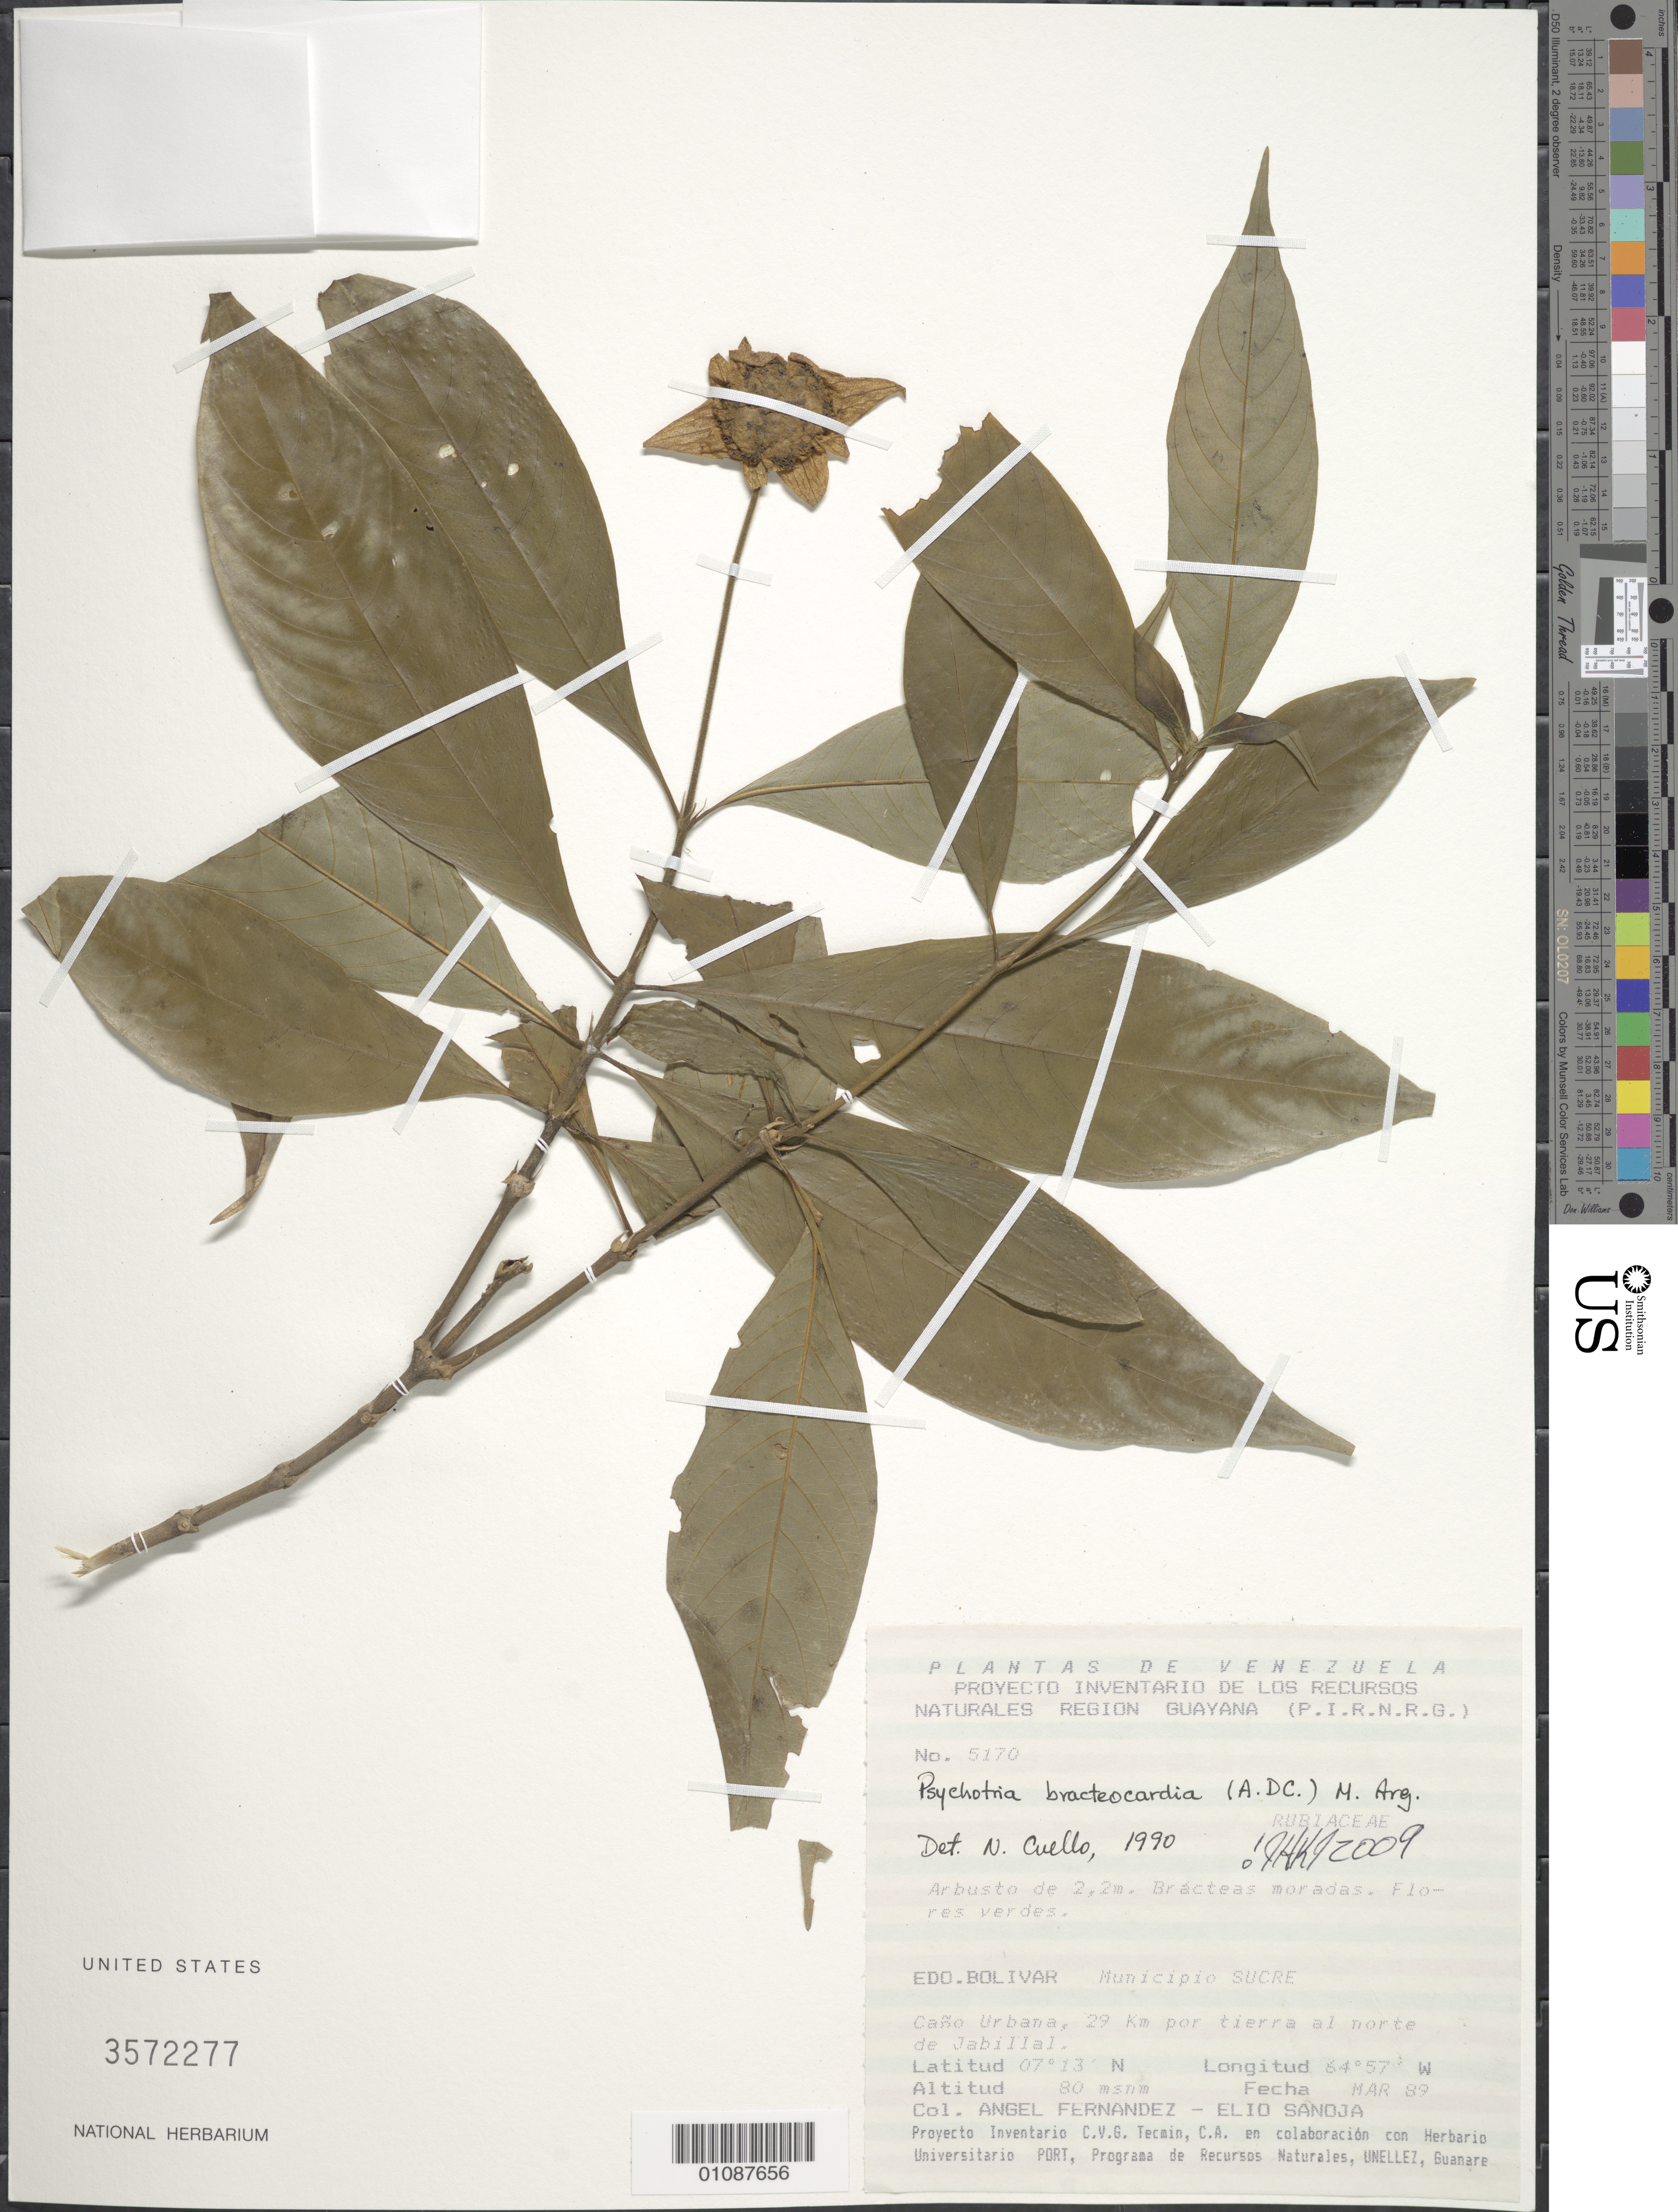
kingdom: Plantae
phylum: Tracheophyta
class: Magnoliopsida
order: Gentianales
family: Rubiaceae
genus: Psychotria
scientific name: Psychotria bracteocardia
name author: (DC.) Müll. Arg.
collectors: Á. Fernández & E. Sanoja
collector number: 5170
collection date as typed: Transcribed d/m/y: /3/89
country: Venezuela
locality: Edo. Bolivar, Municipio Sucre, Caño Urbana, 29 Km por tierra al norte de Jabillal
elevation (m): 80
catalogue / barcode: US 3572277